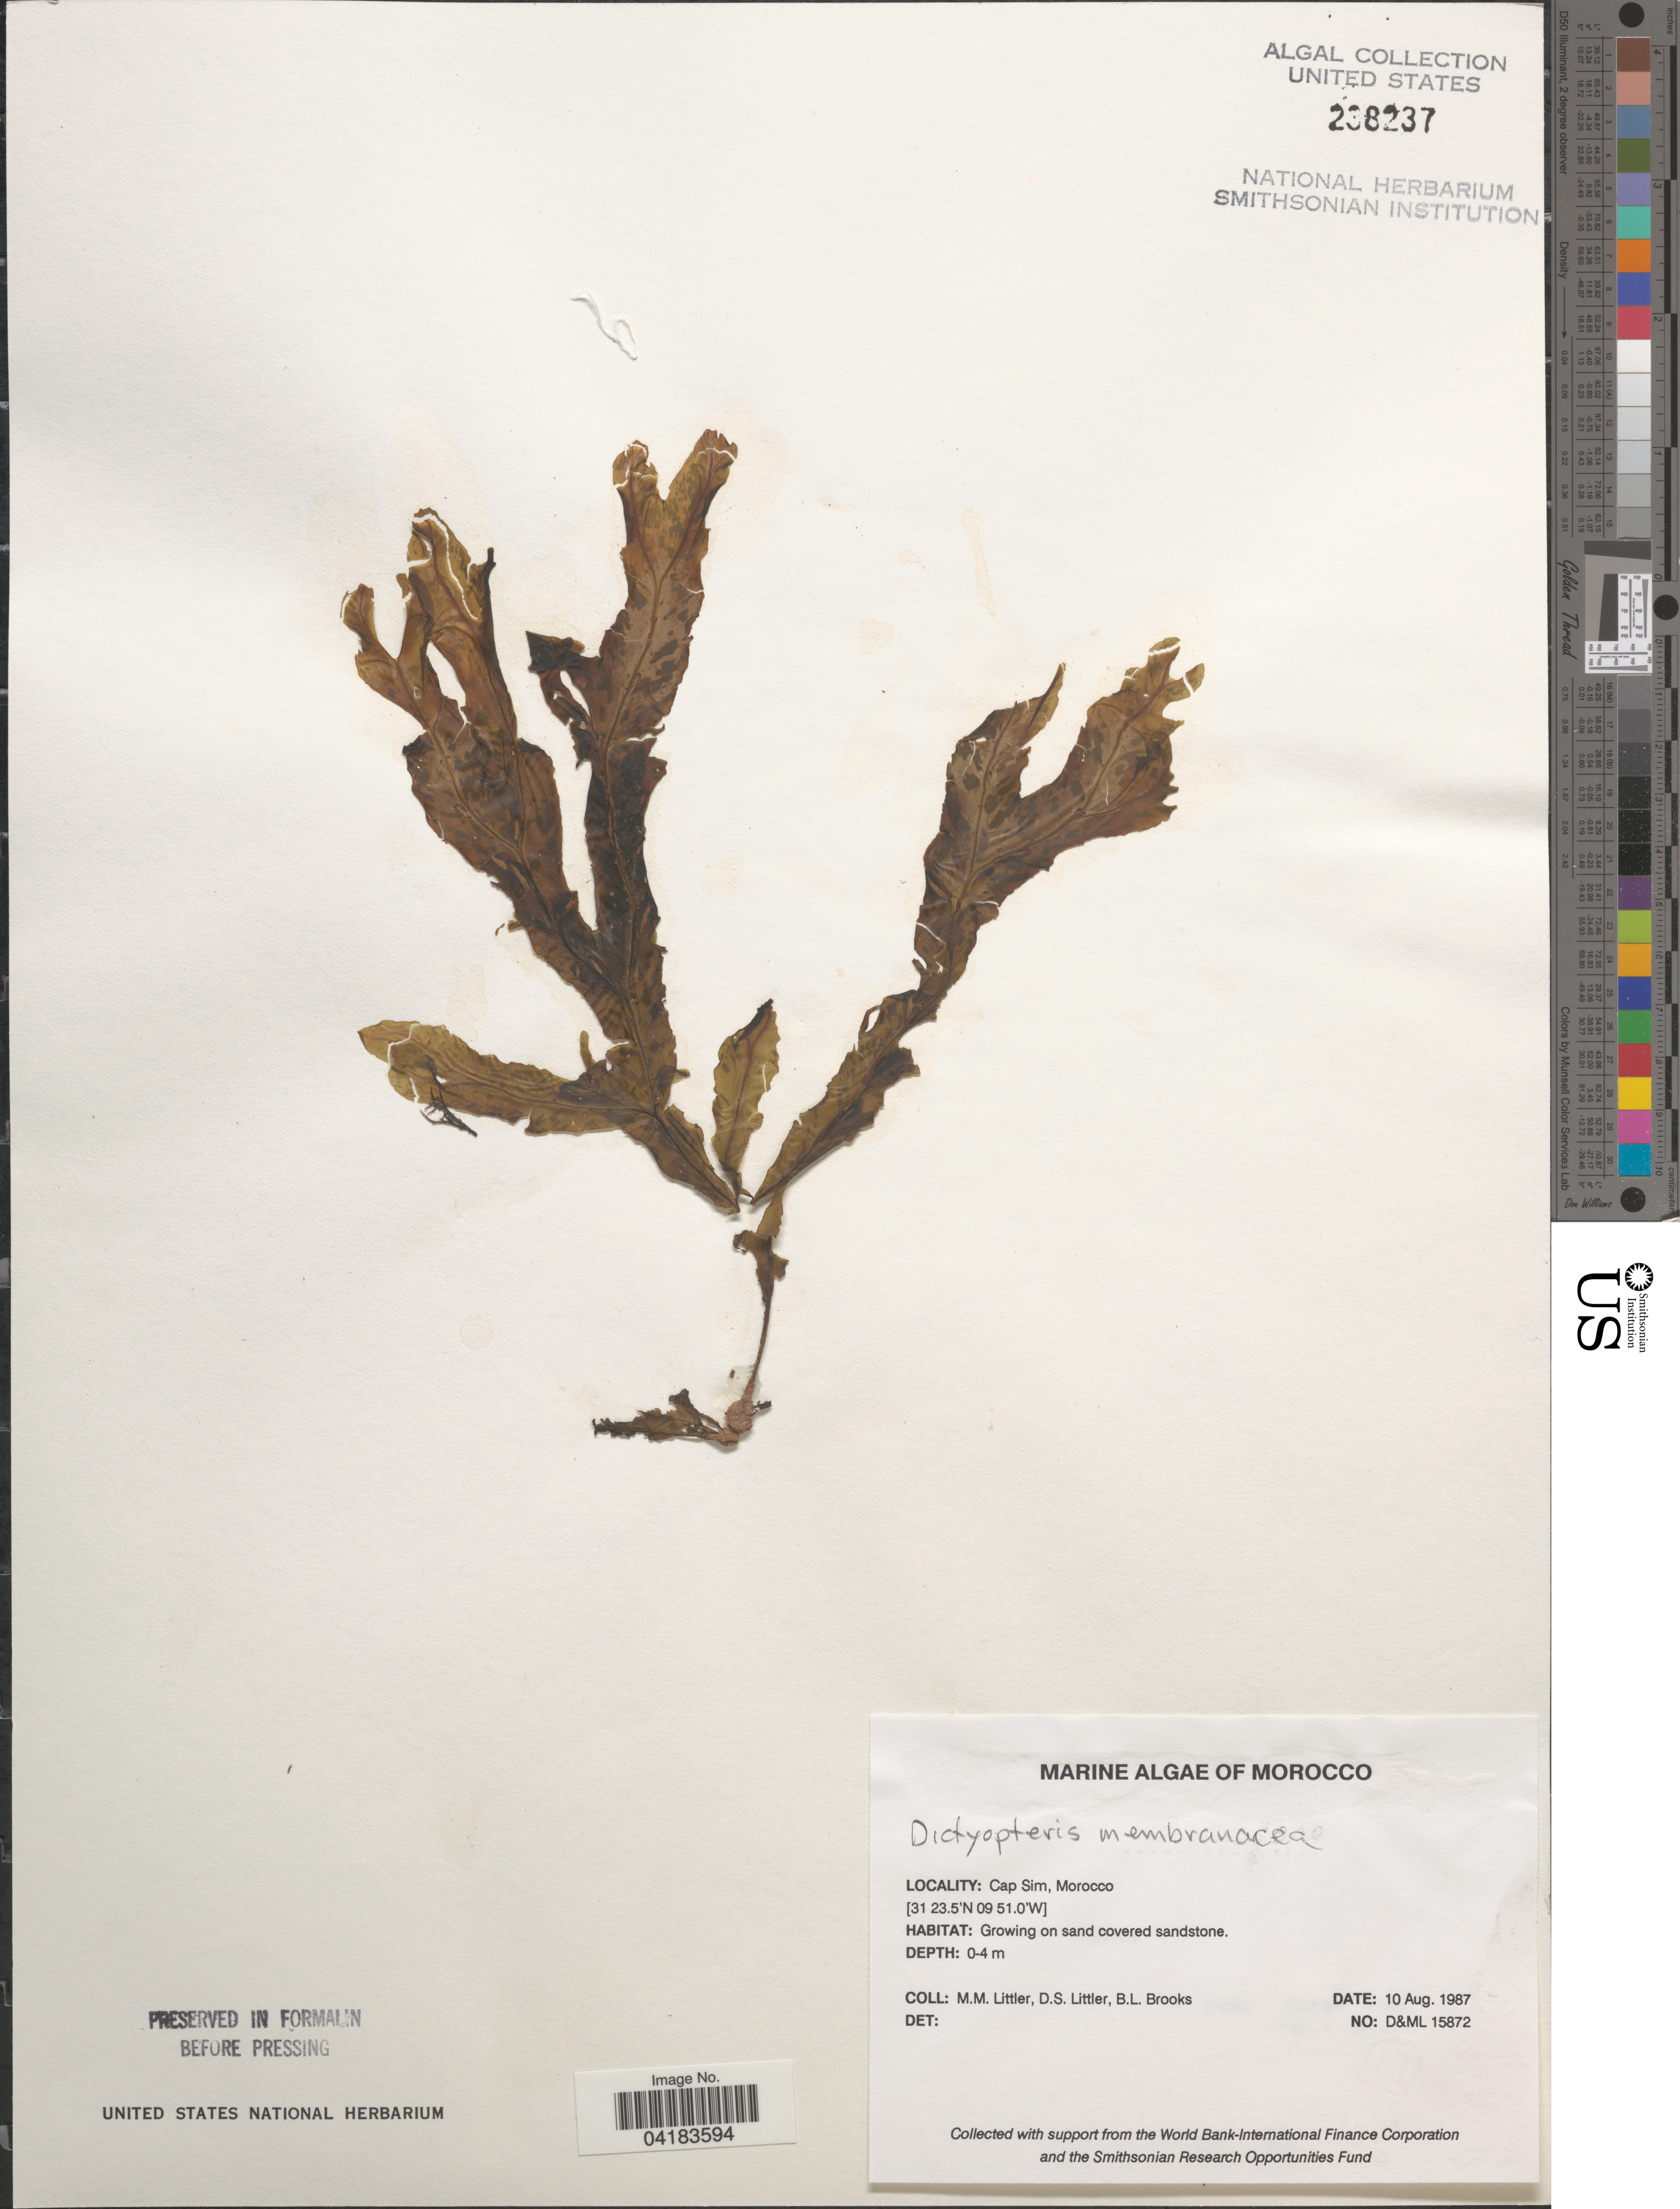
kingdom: Chromista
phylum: Ochrophyta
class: Phaeophyceae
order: Dictyotales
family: Dictyotaceae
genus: Dictyopteris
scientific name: Dictyopteris polypodioides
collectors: D. S. Littler & B. Brooks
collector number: D&ML15872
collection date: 1987-08-10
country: Morocco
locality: Cap Sim.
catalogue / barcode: US 238237